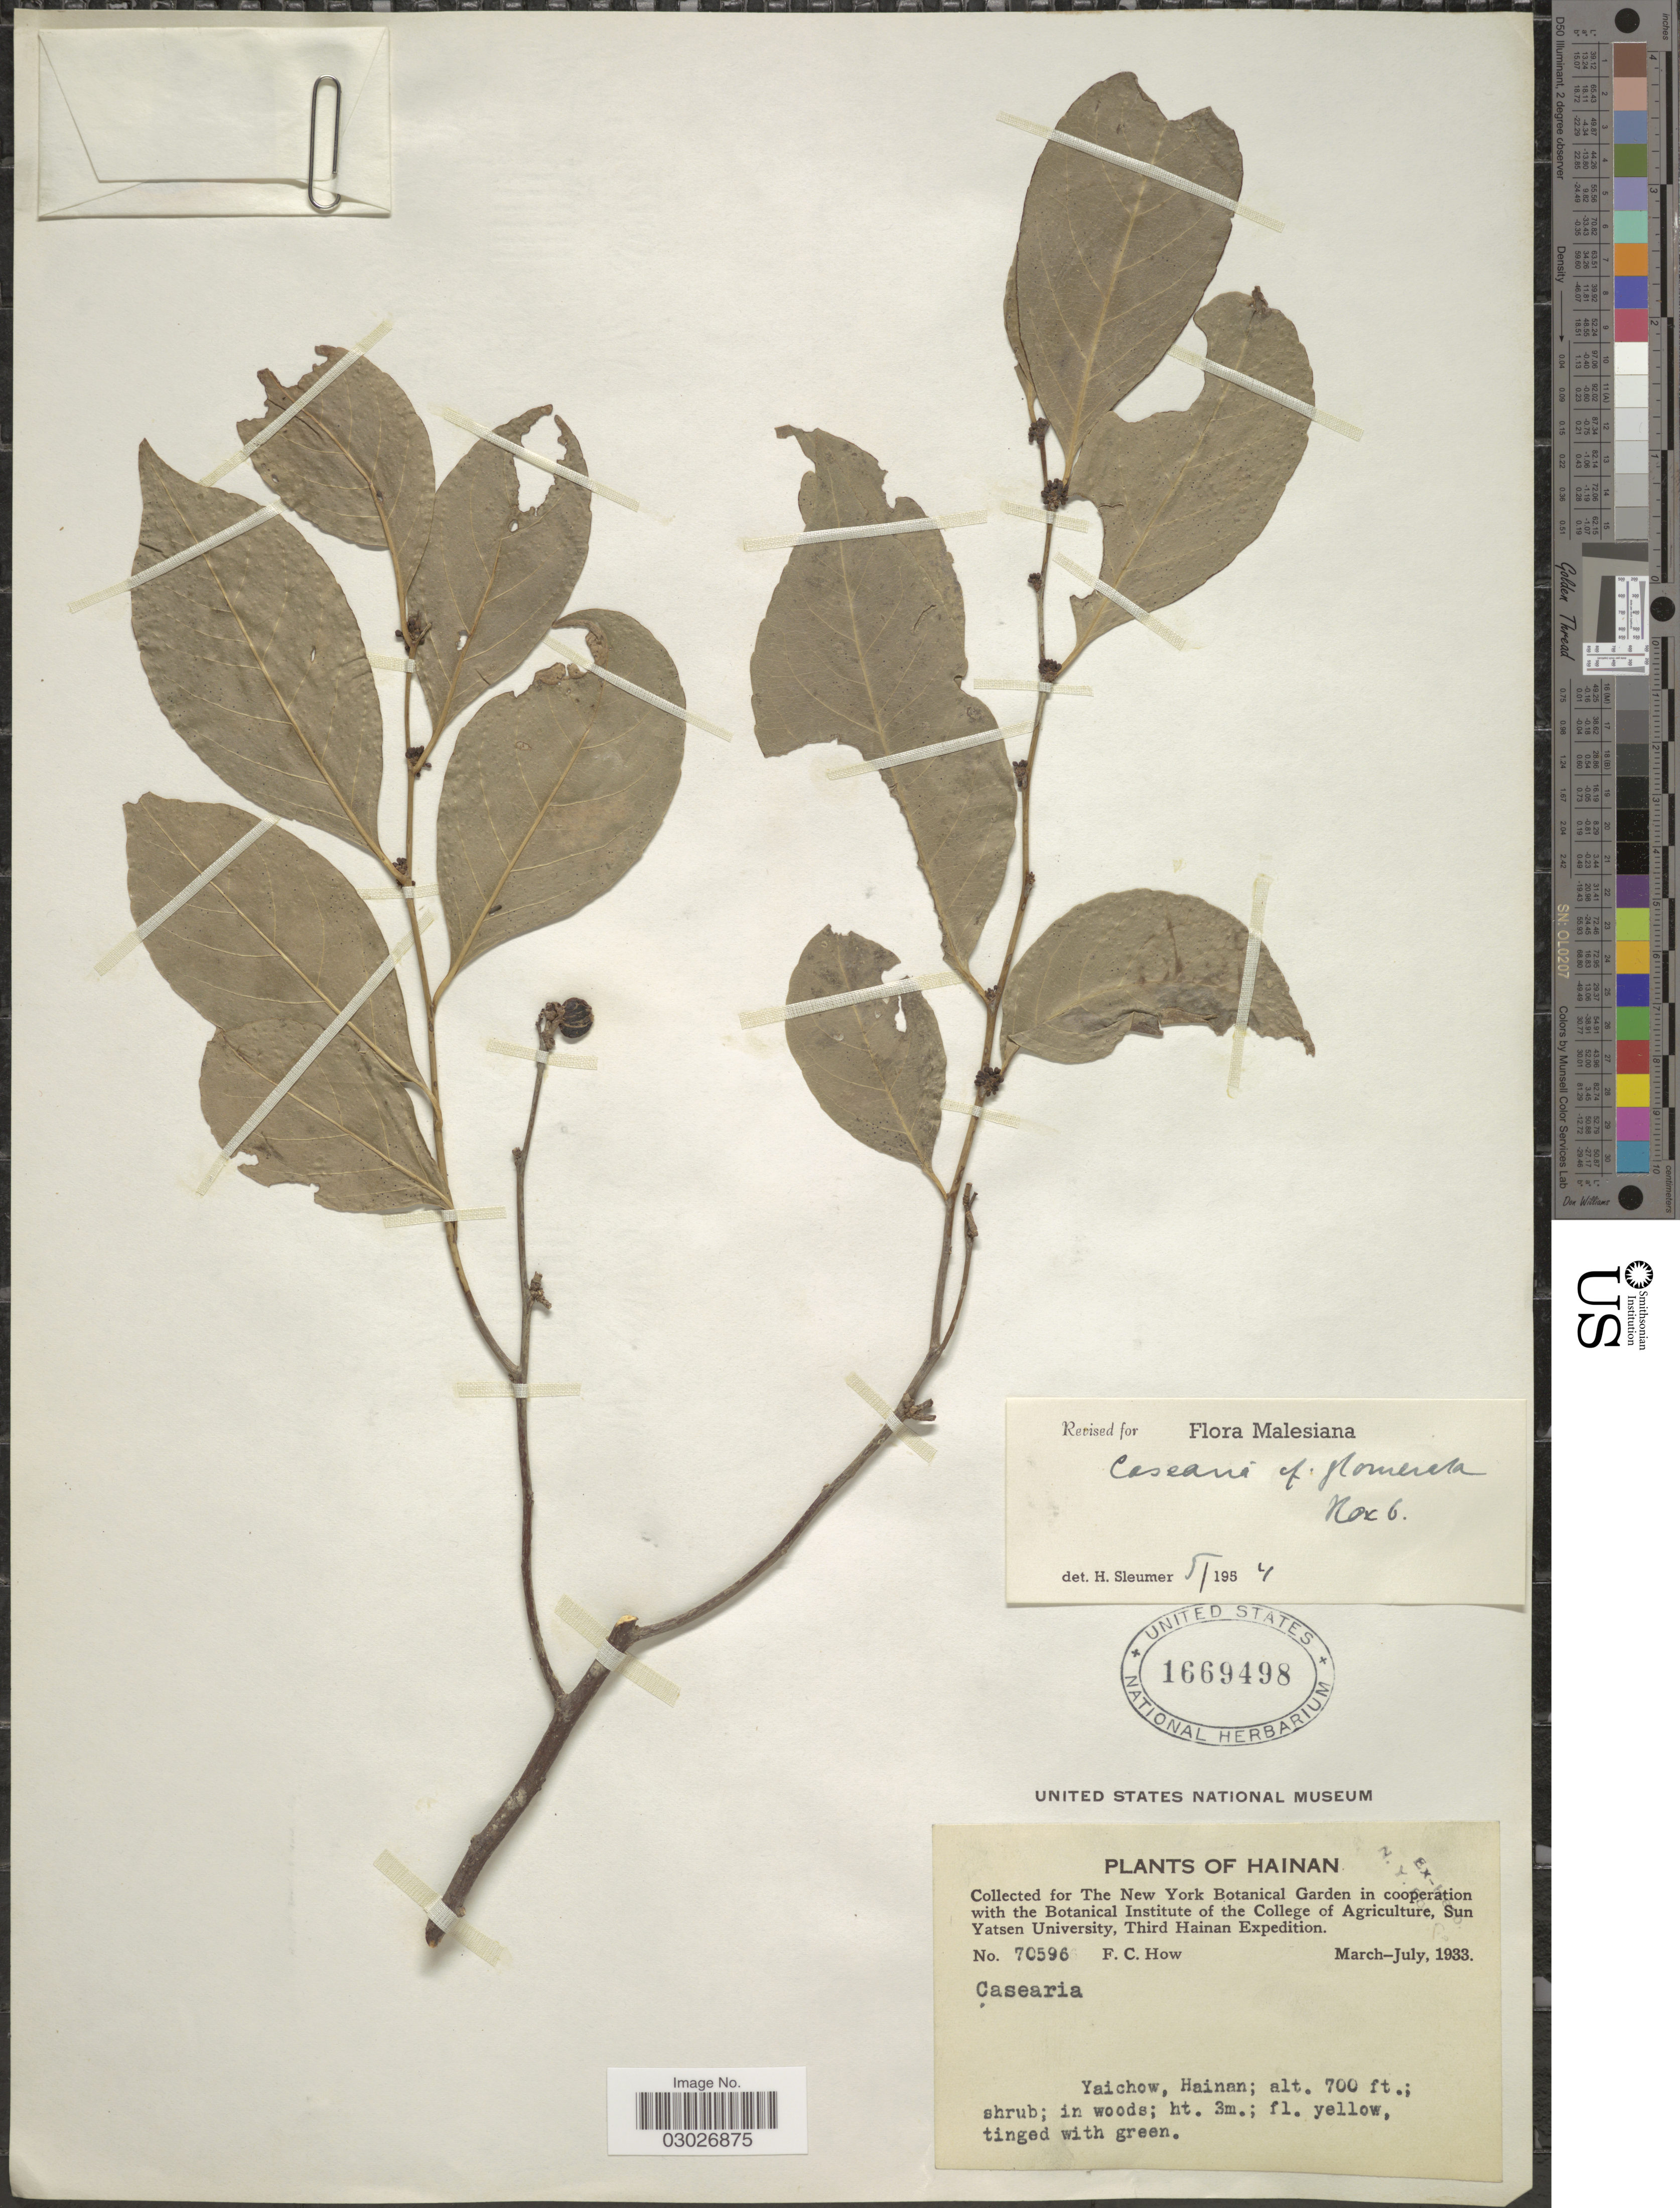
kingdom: Plantae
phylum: Tracheophyta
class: Magnoliopsida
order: Malpighiales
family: Salicaceae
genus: Casearia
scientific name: Casearia glomerata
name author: Roxb.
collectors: F. C. How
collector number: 70596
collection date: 1933-03/1933-07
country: China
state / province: Hainan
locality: Yaichow, Hainan.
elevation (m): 213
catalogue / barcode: US 1669498